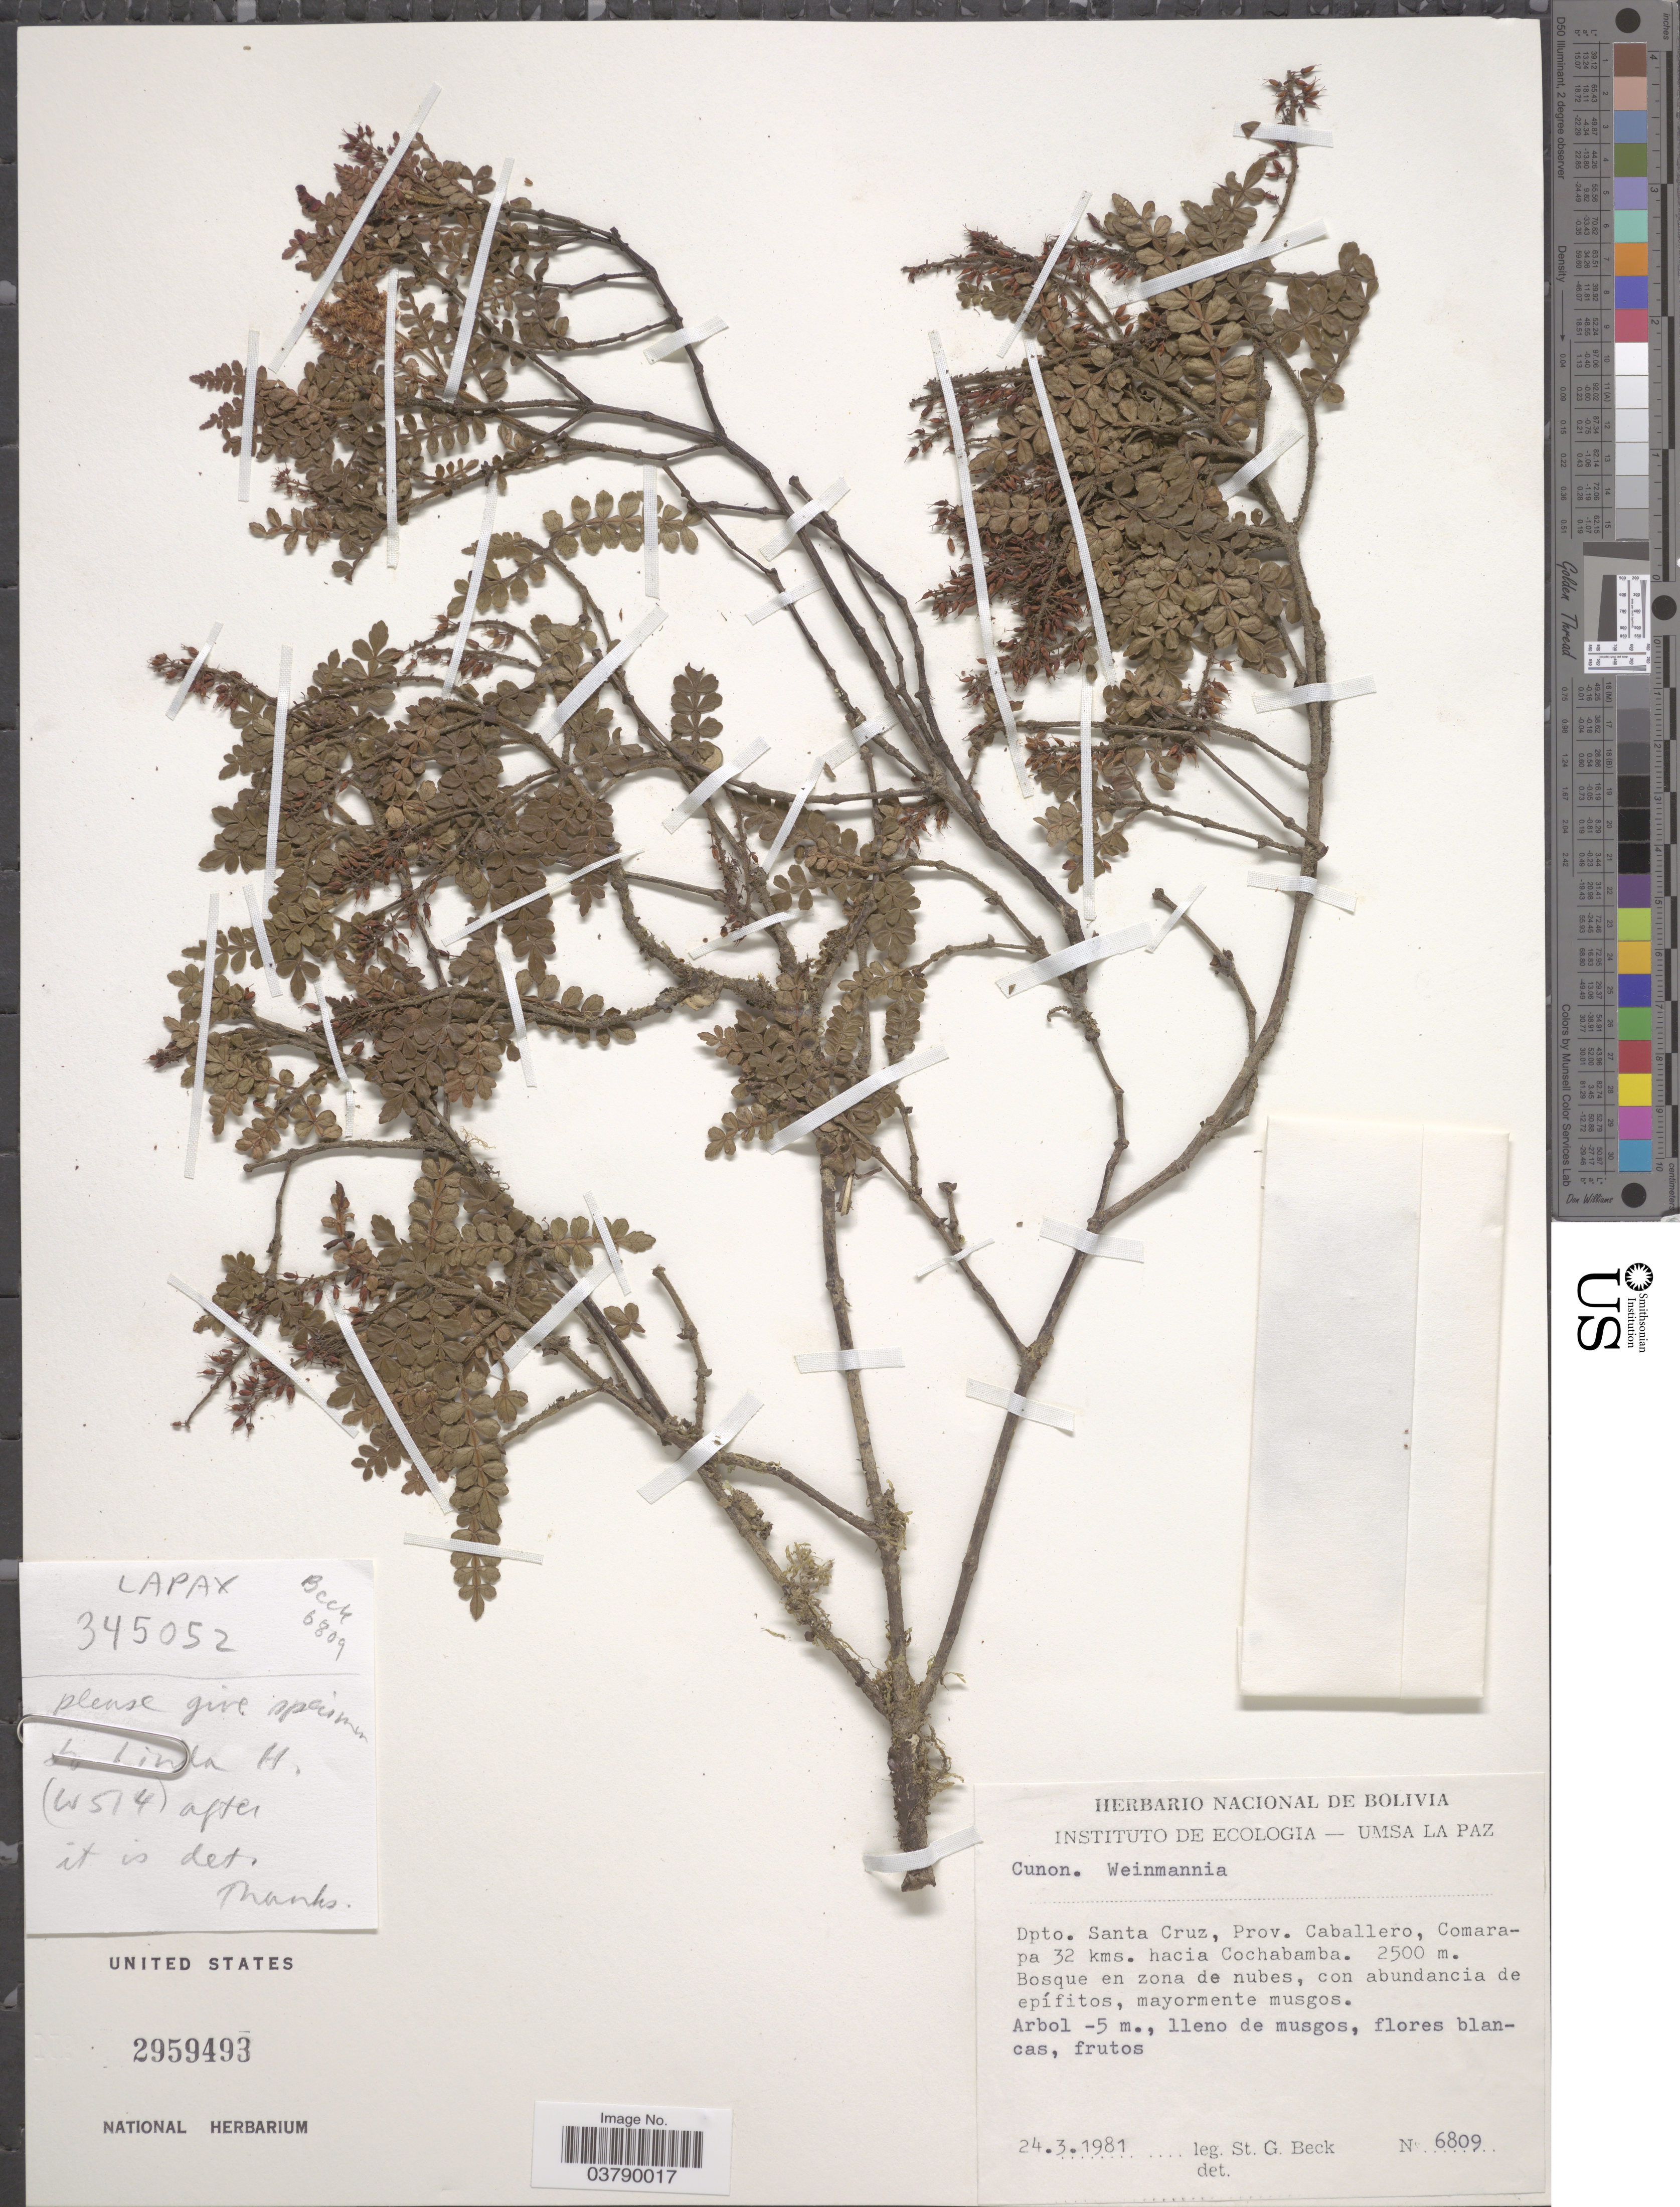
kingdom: Plantae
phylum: Tracheophyta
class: Magnoliopsida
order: Oxalidales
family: Cunoniaceae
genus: Weinmannia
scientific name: Weinmannia sp.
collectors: S. G. Beck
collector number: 6809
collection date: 1981-03-24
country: Bolivia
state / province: Santa Cruz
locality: Dpto. Santa Cruz, Prov. Caballero, Comarapa 32 kms. hacia Cochabamba.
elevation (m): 2500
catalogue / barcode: US 2959493